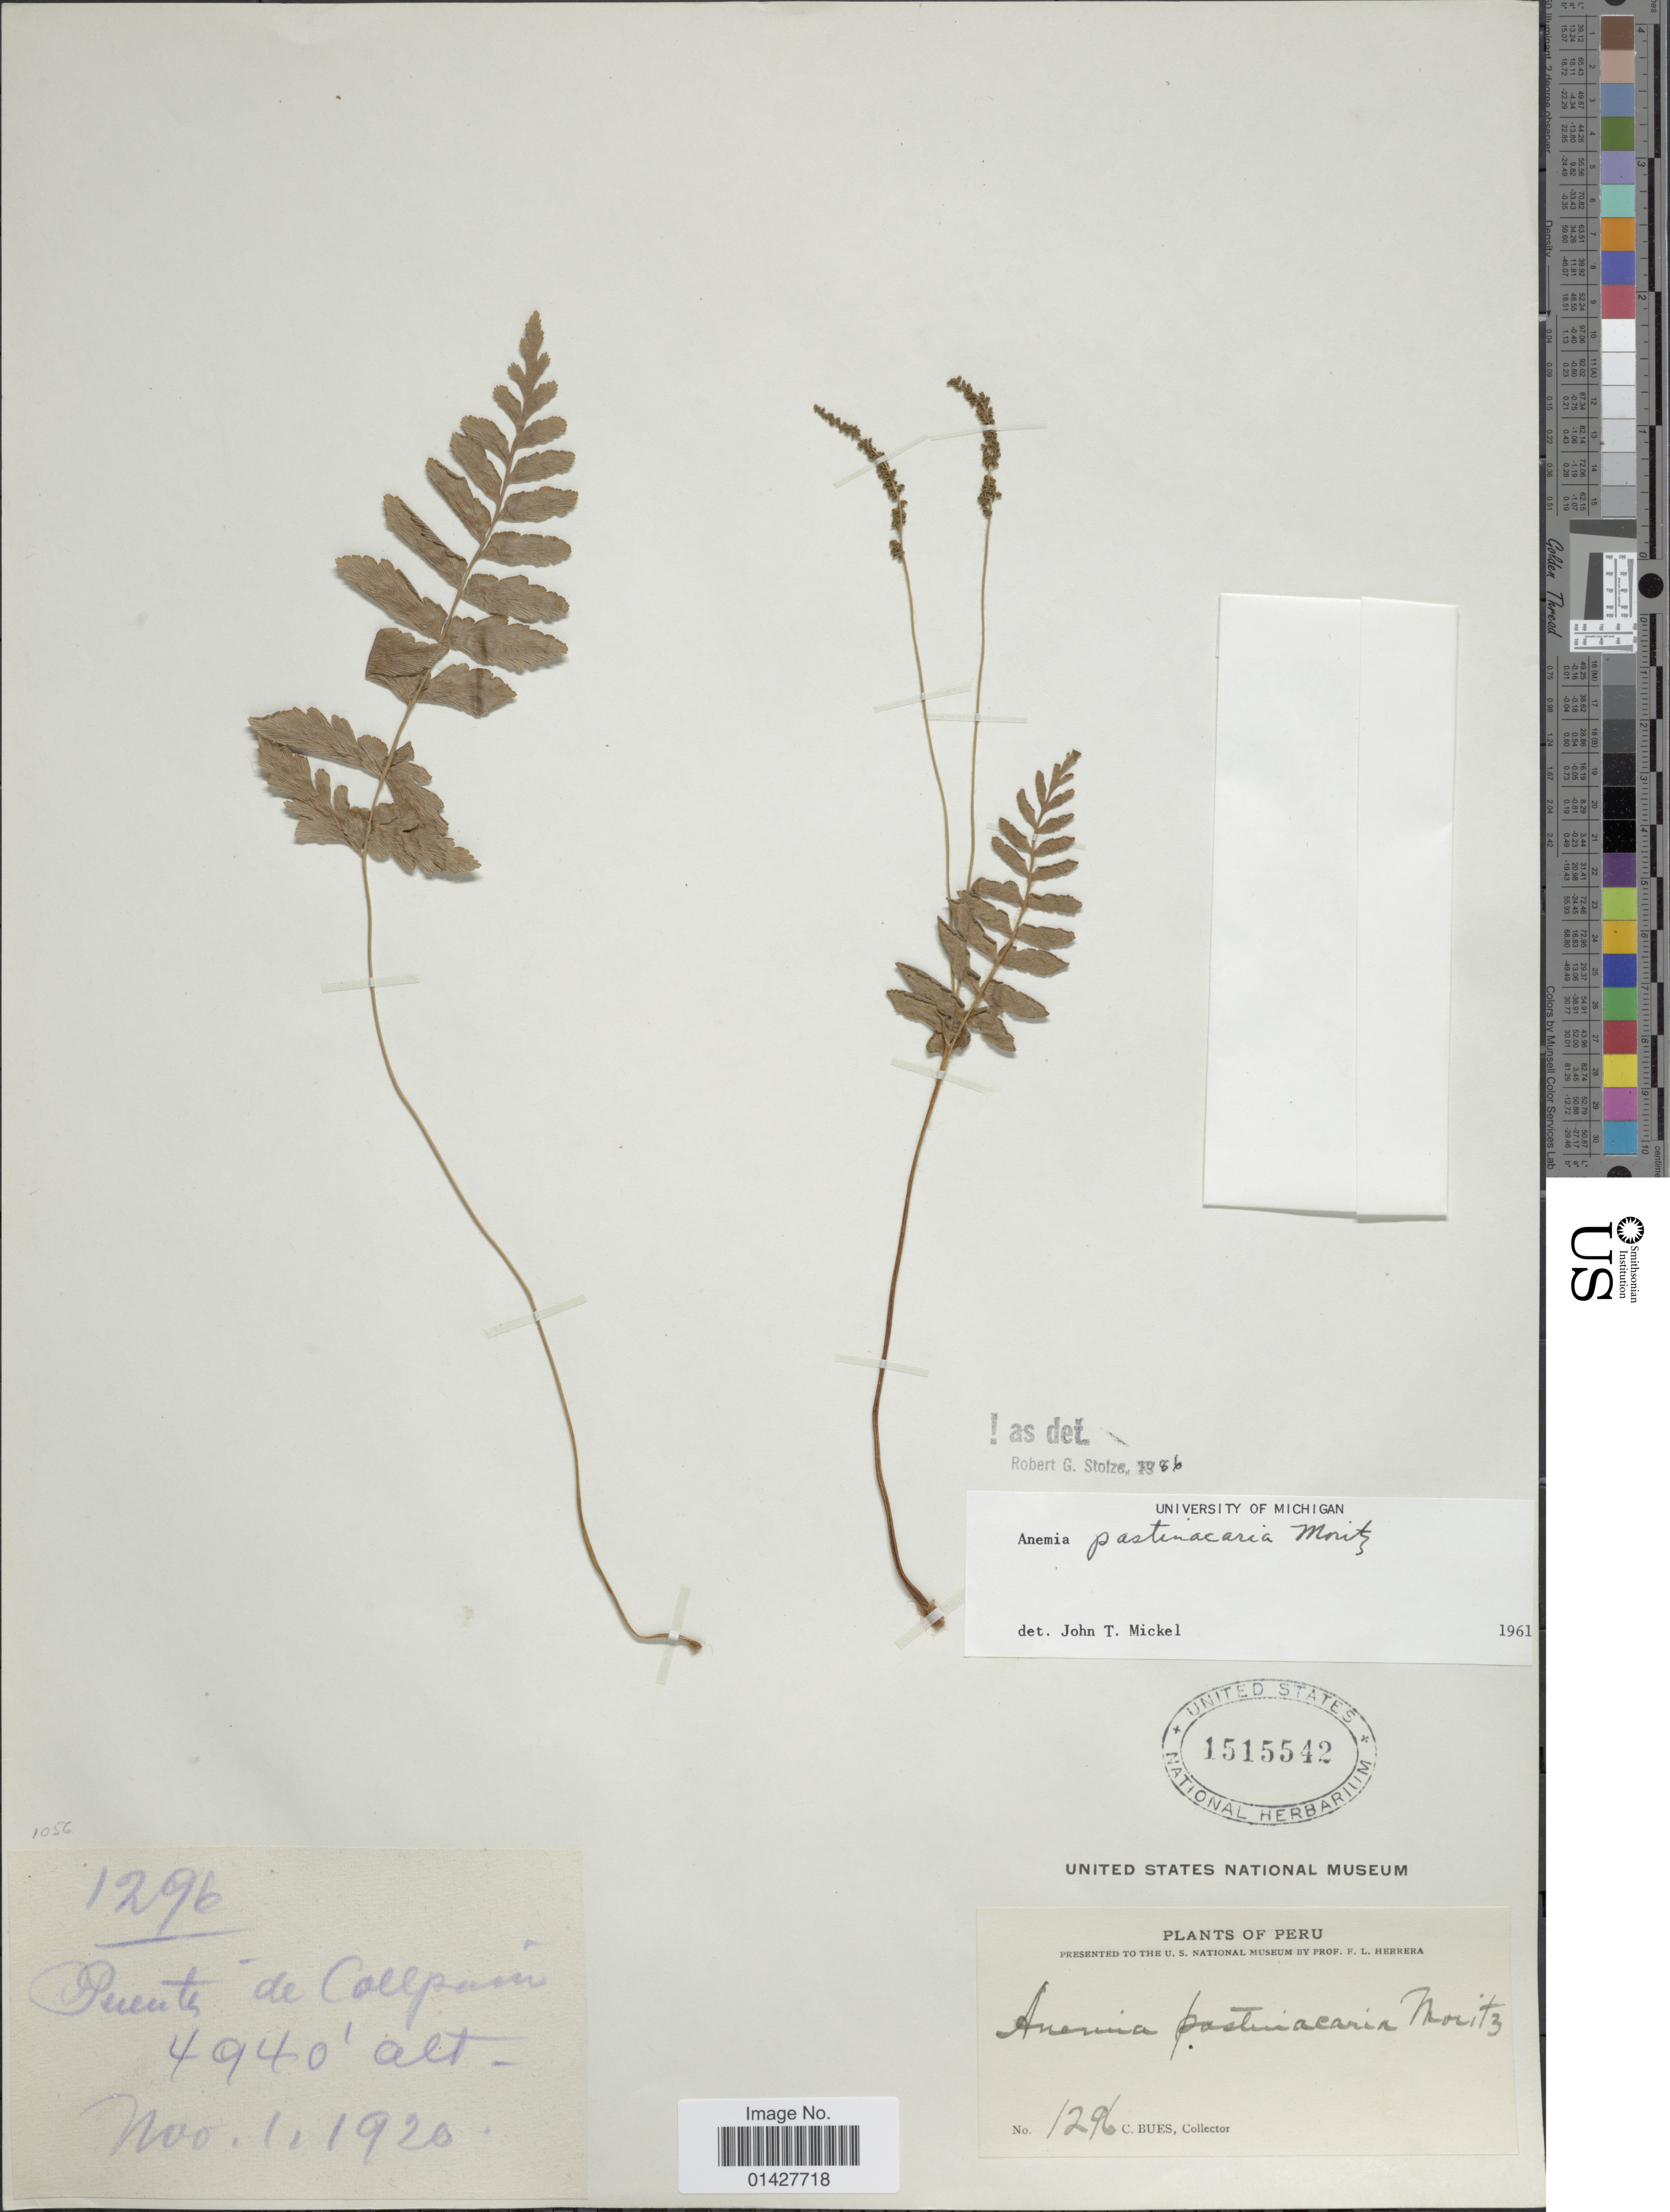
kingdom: Plantae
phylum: Tracheophyta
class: Polypodiopsida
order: Schizaeales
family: Anemiaceae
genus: Anemia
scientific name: Anemia pastinacaria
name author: Moritz ex Prantl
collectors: C. Bues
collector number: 1296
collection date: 1920-11-01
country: Peru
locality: Puente de Collpani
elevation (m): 1506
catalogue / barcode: US 1515542